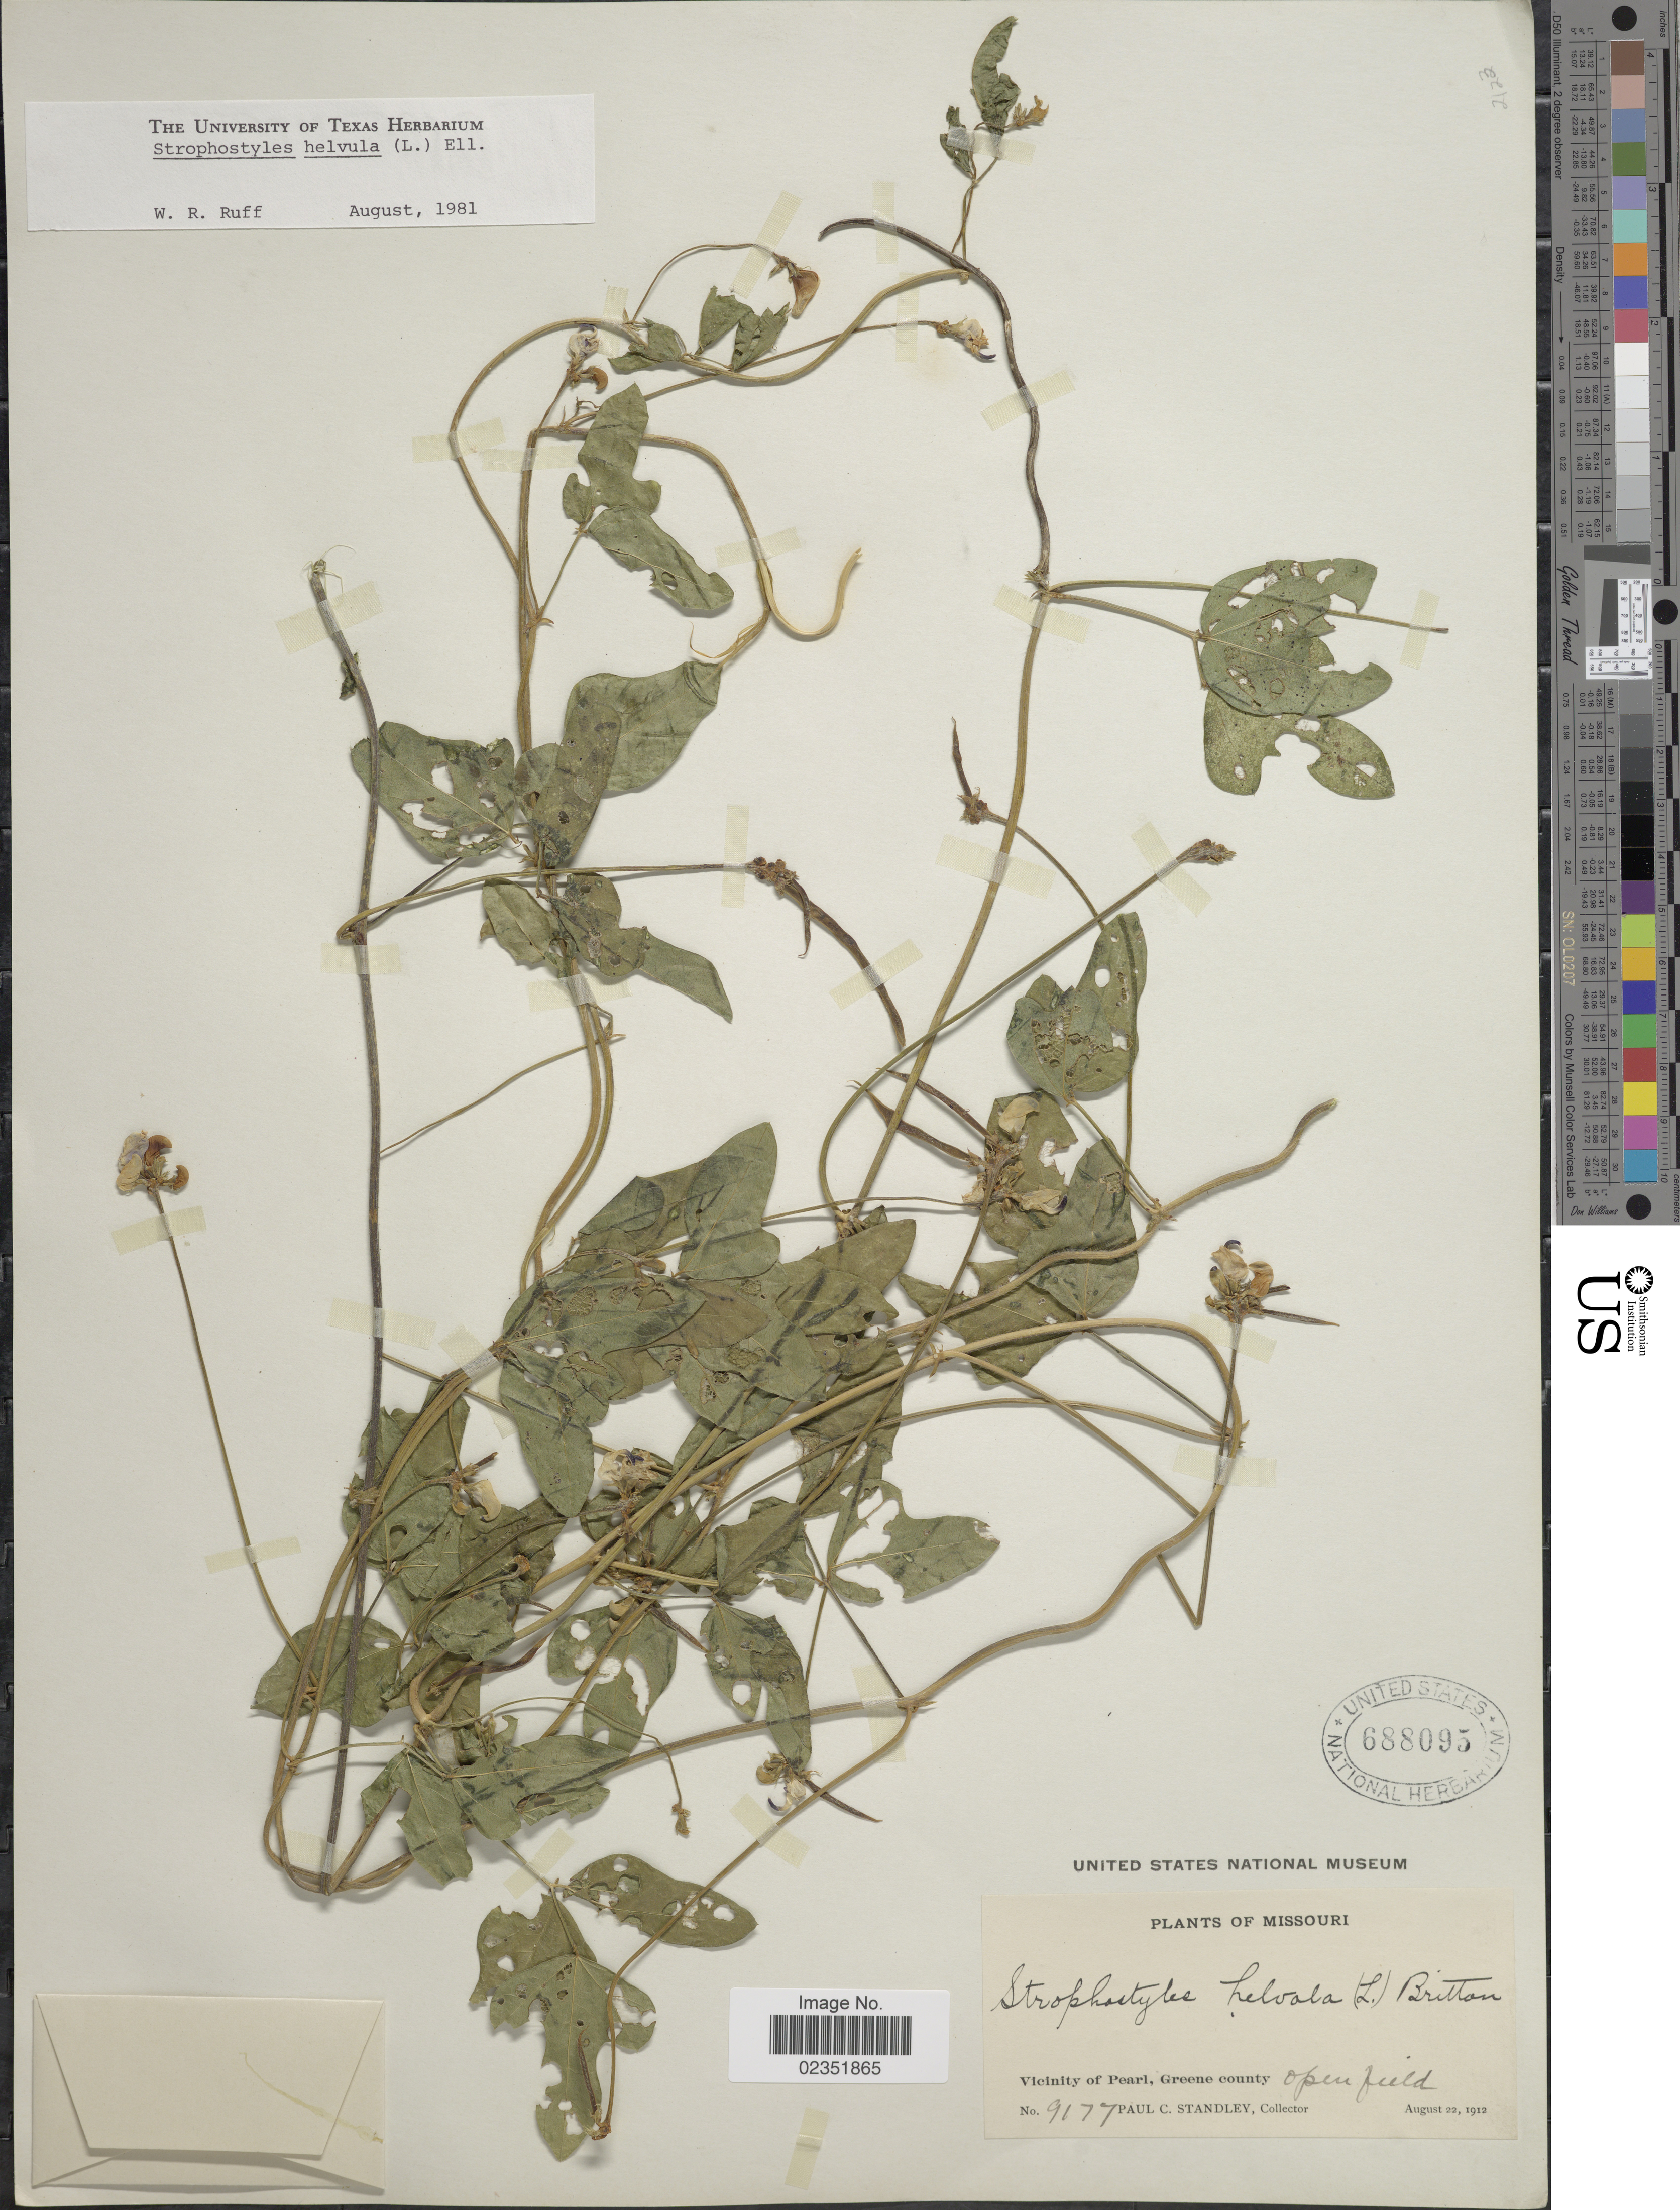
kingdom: Plantae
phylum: Tracheophyta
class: Magnoliopsida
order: Fabales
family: Fabaceae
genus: Strophostyles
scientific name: Strophostyles helvola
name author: (L.) Elliott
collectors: P. C. Standley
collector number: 9177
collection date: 1912-08-22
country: United States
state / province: Missouri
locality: Vicinity of Pearl, Greene county, open field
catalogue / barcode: US 688095